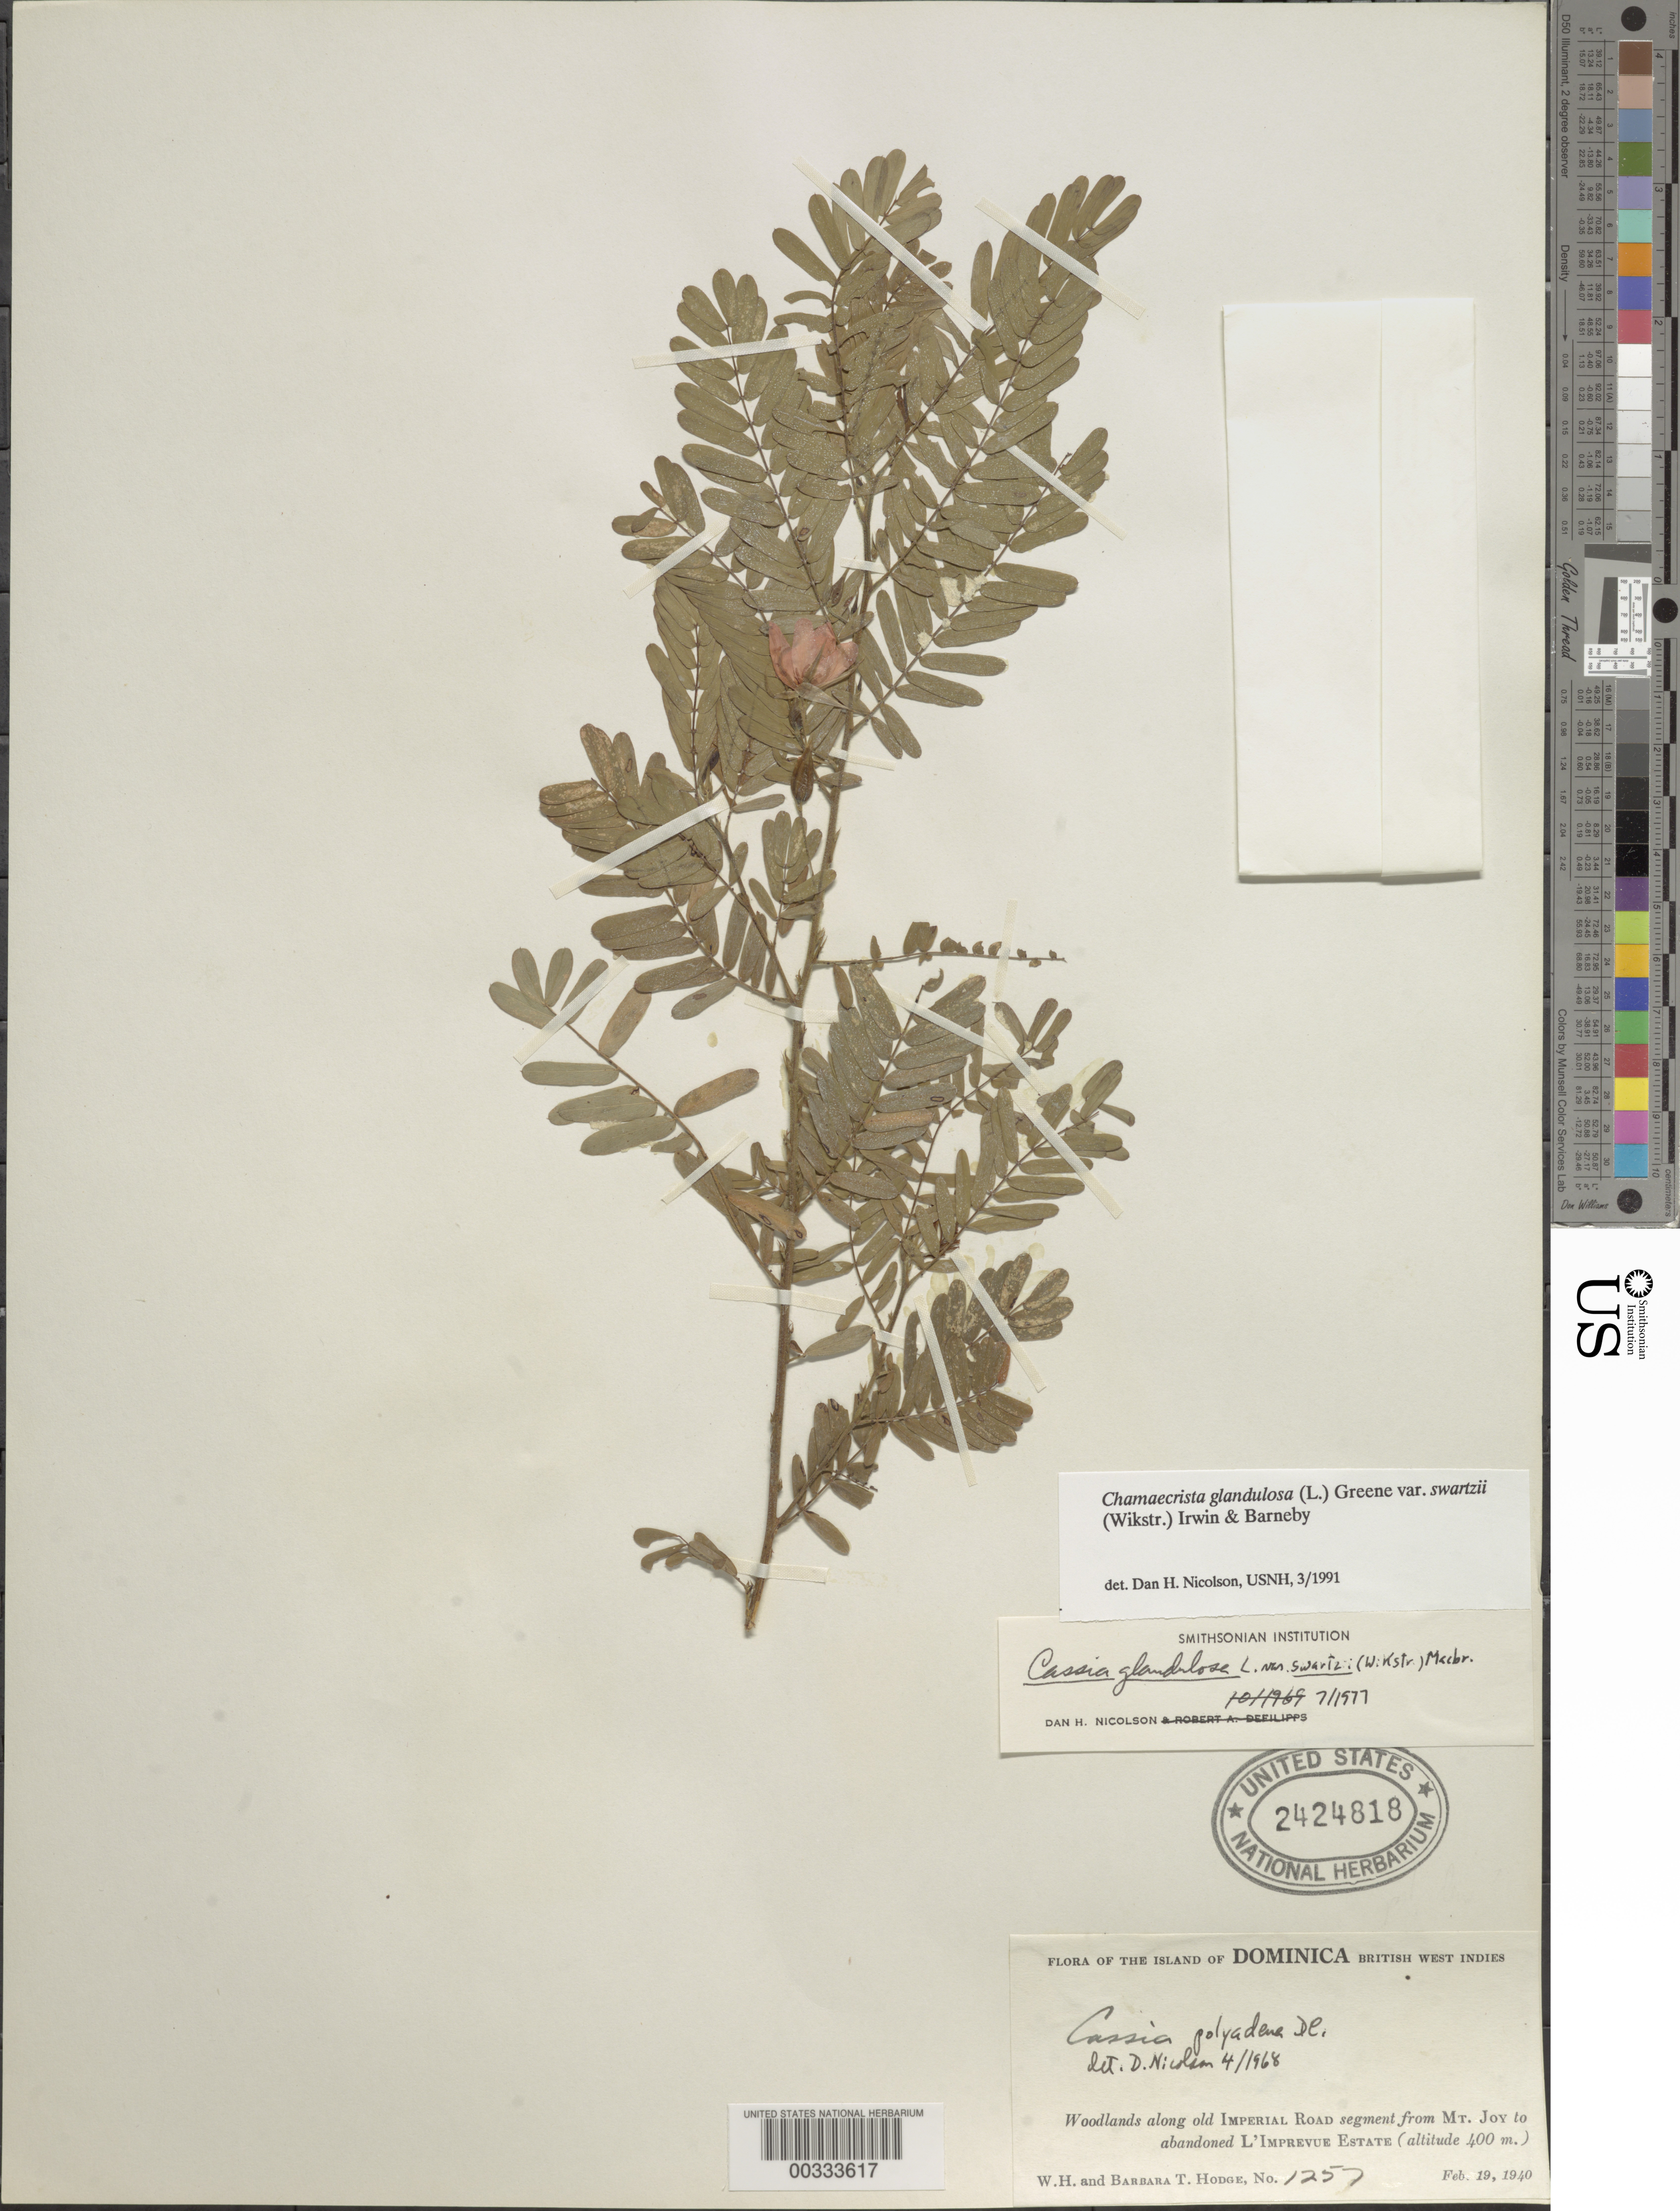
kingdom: Plantae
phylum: Tracheophyta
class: Magnoliopsida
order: Fabales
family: Fabaceae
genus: Chamaecrista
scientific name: Chamaecrista glandulosa var. swartzii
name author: (Wikstr.) H.S. Irwin & Barneby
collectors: W. Hodge & B. Hodge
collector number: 1257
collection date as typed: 19 Feb 1940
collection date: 1940-02-19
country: Dominica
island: Dominica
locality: Along old imperial road segment from mt. joy to abondoned l'imprevue estate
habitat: Woodlands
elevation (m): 400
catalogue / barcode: US 2424818